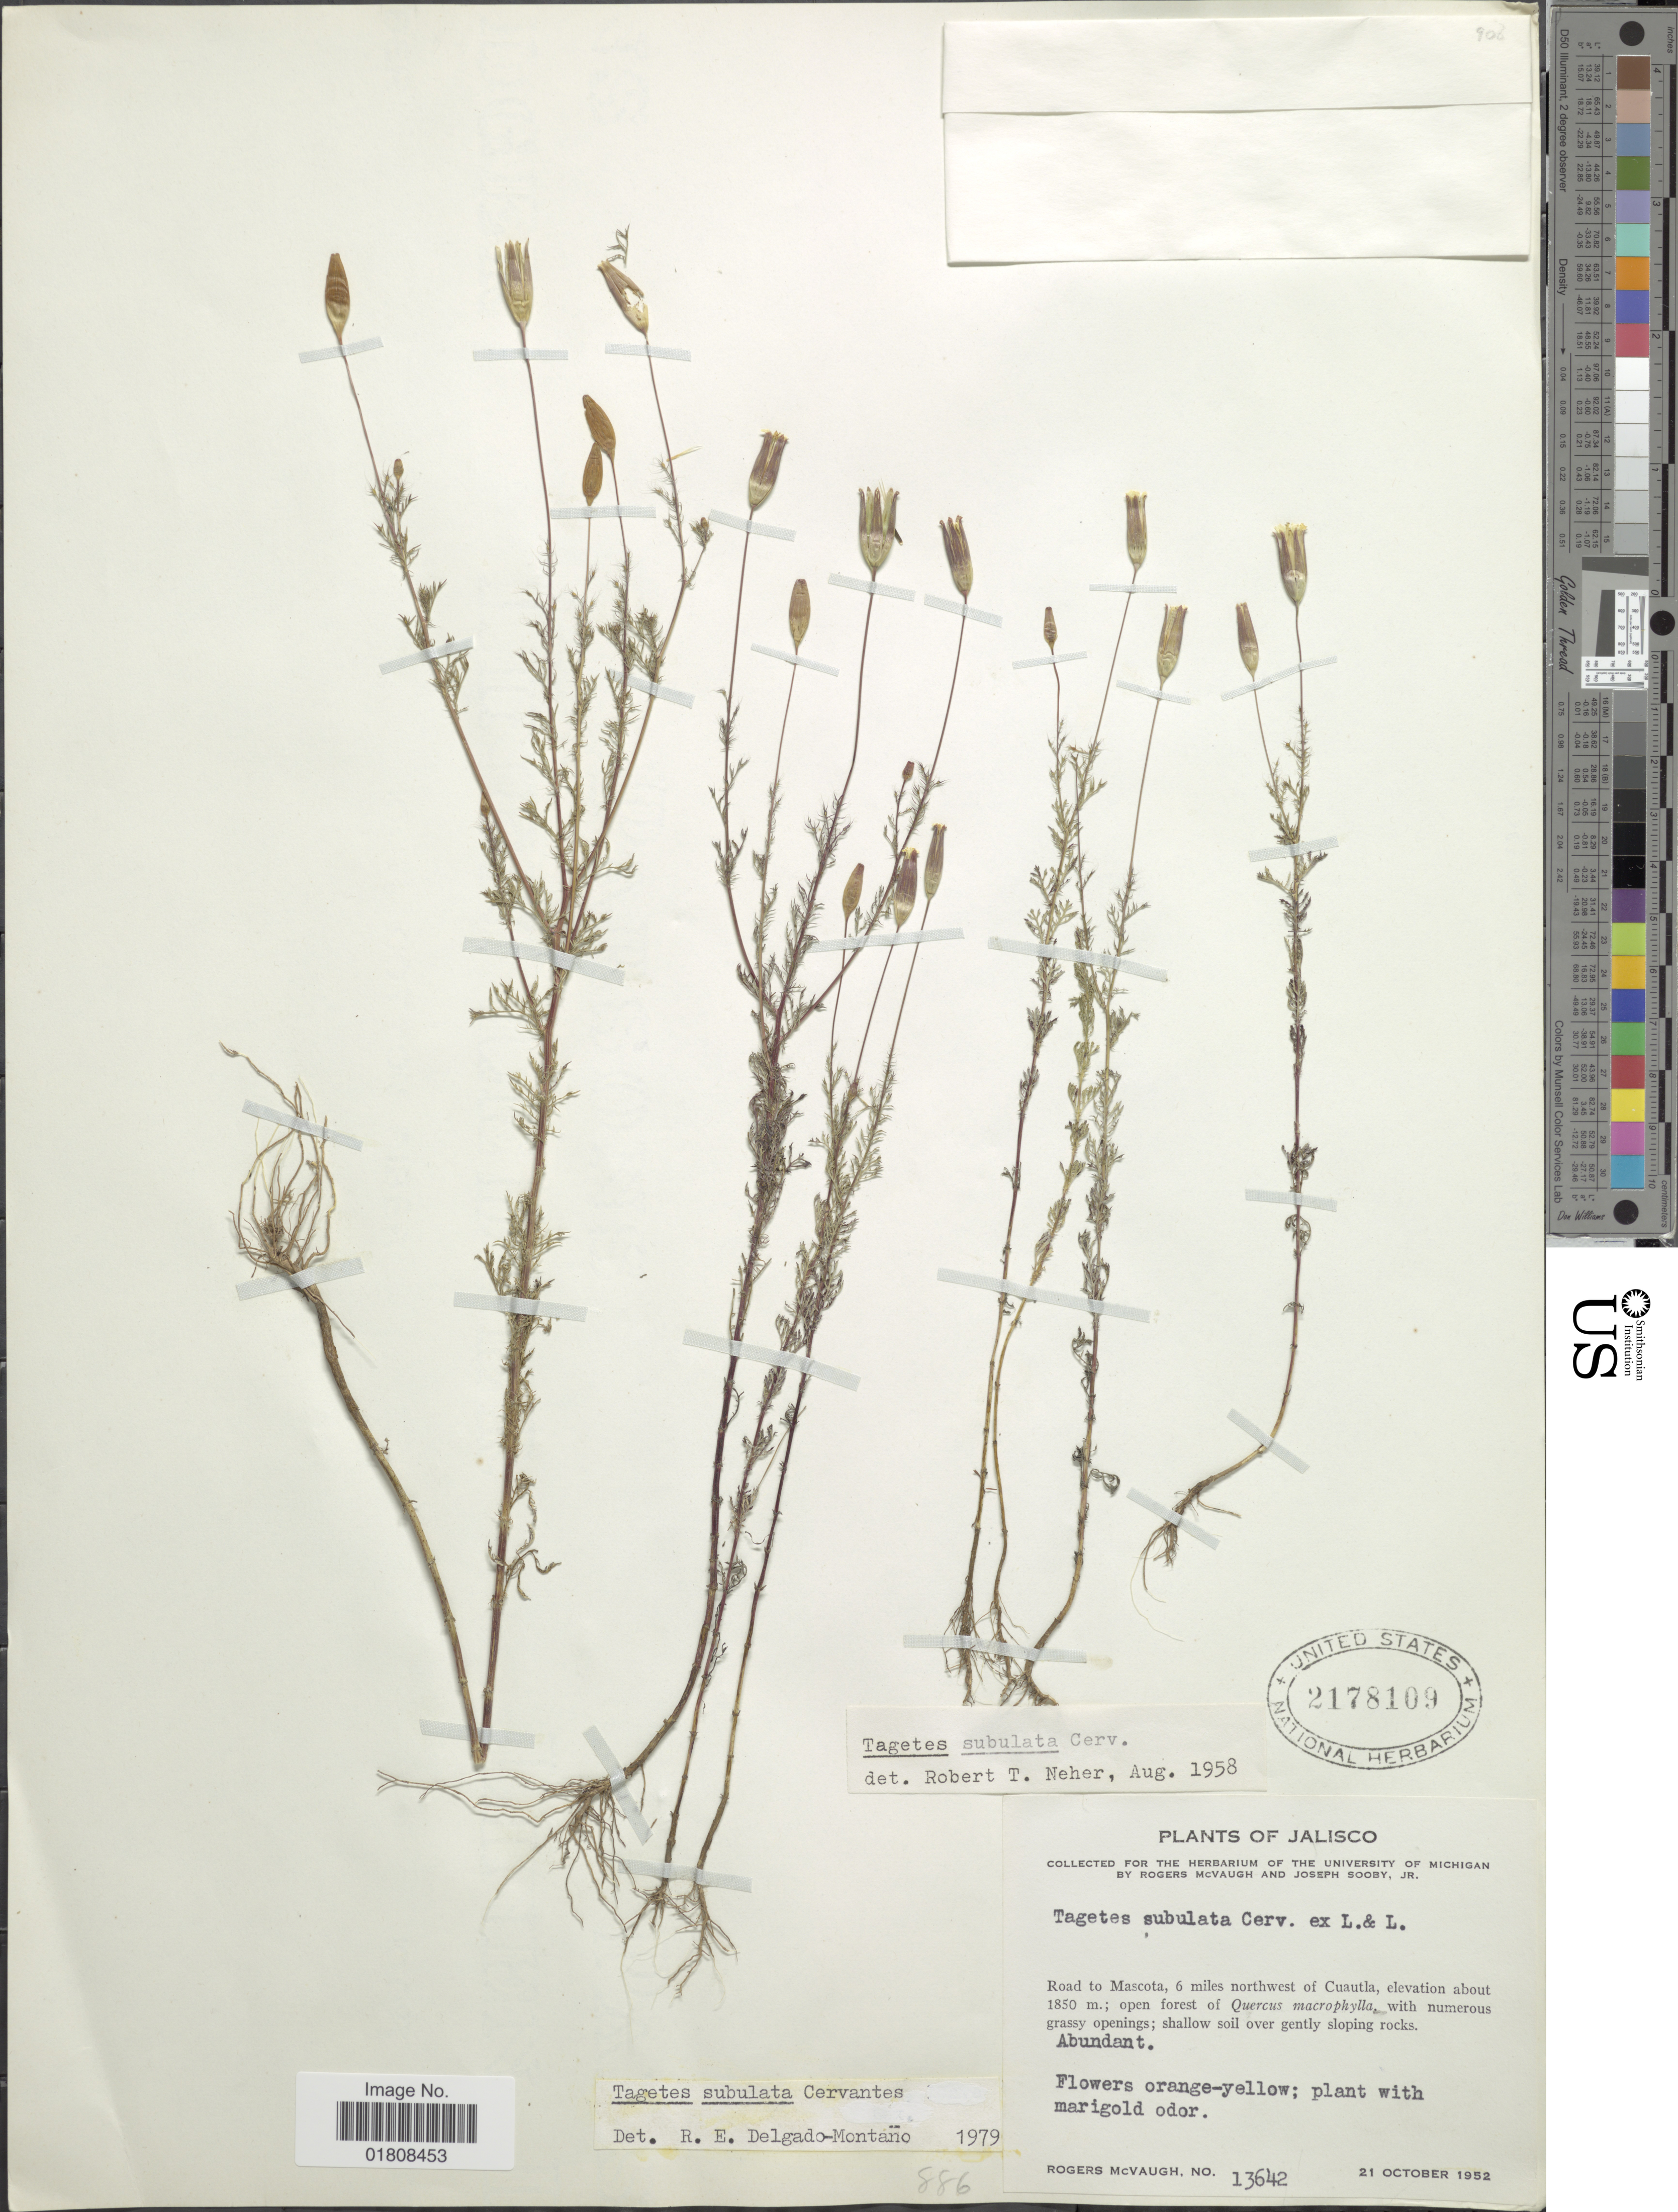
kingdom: Plantae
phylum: Tracheophyta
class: Magnoliopsida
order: Asterales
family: Asteraceae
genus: Tagetes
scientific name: Tagetes subulata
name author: Cerv.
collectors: R. McVaugh & J. Sooby Jr.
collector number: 13642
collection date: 1952-10-21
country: Mexico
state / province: Jalisco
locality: Road to Mascota, 6 miles northwest of Cuautla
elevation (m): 1850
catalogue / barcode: US 2178109